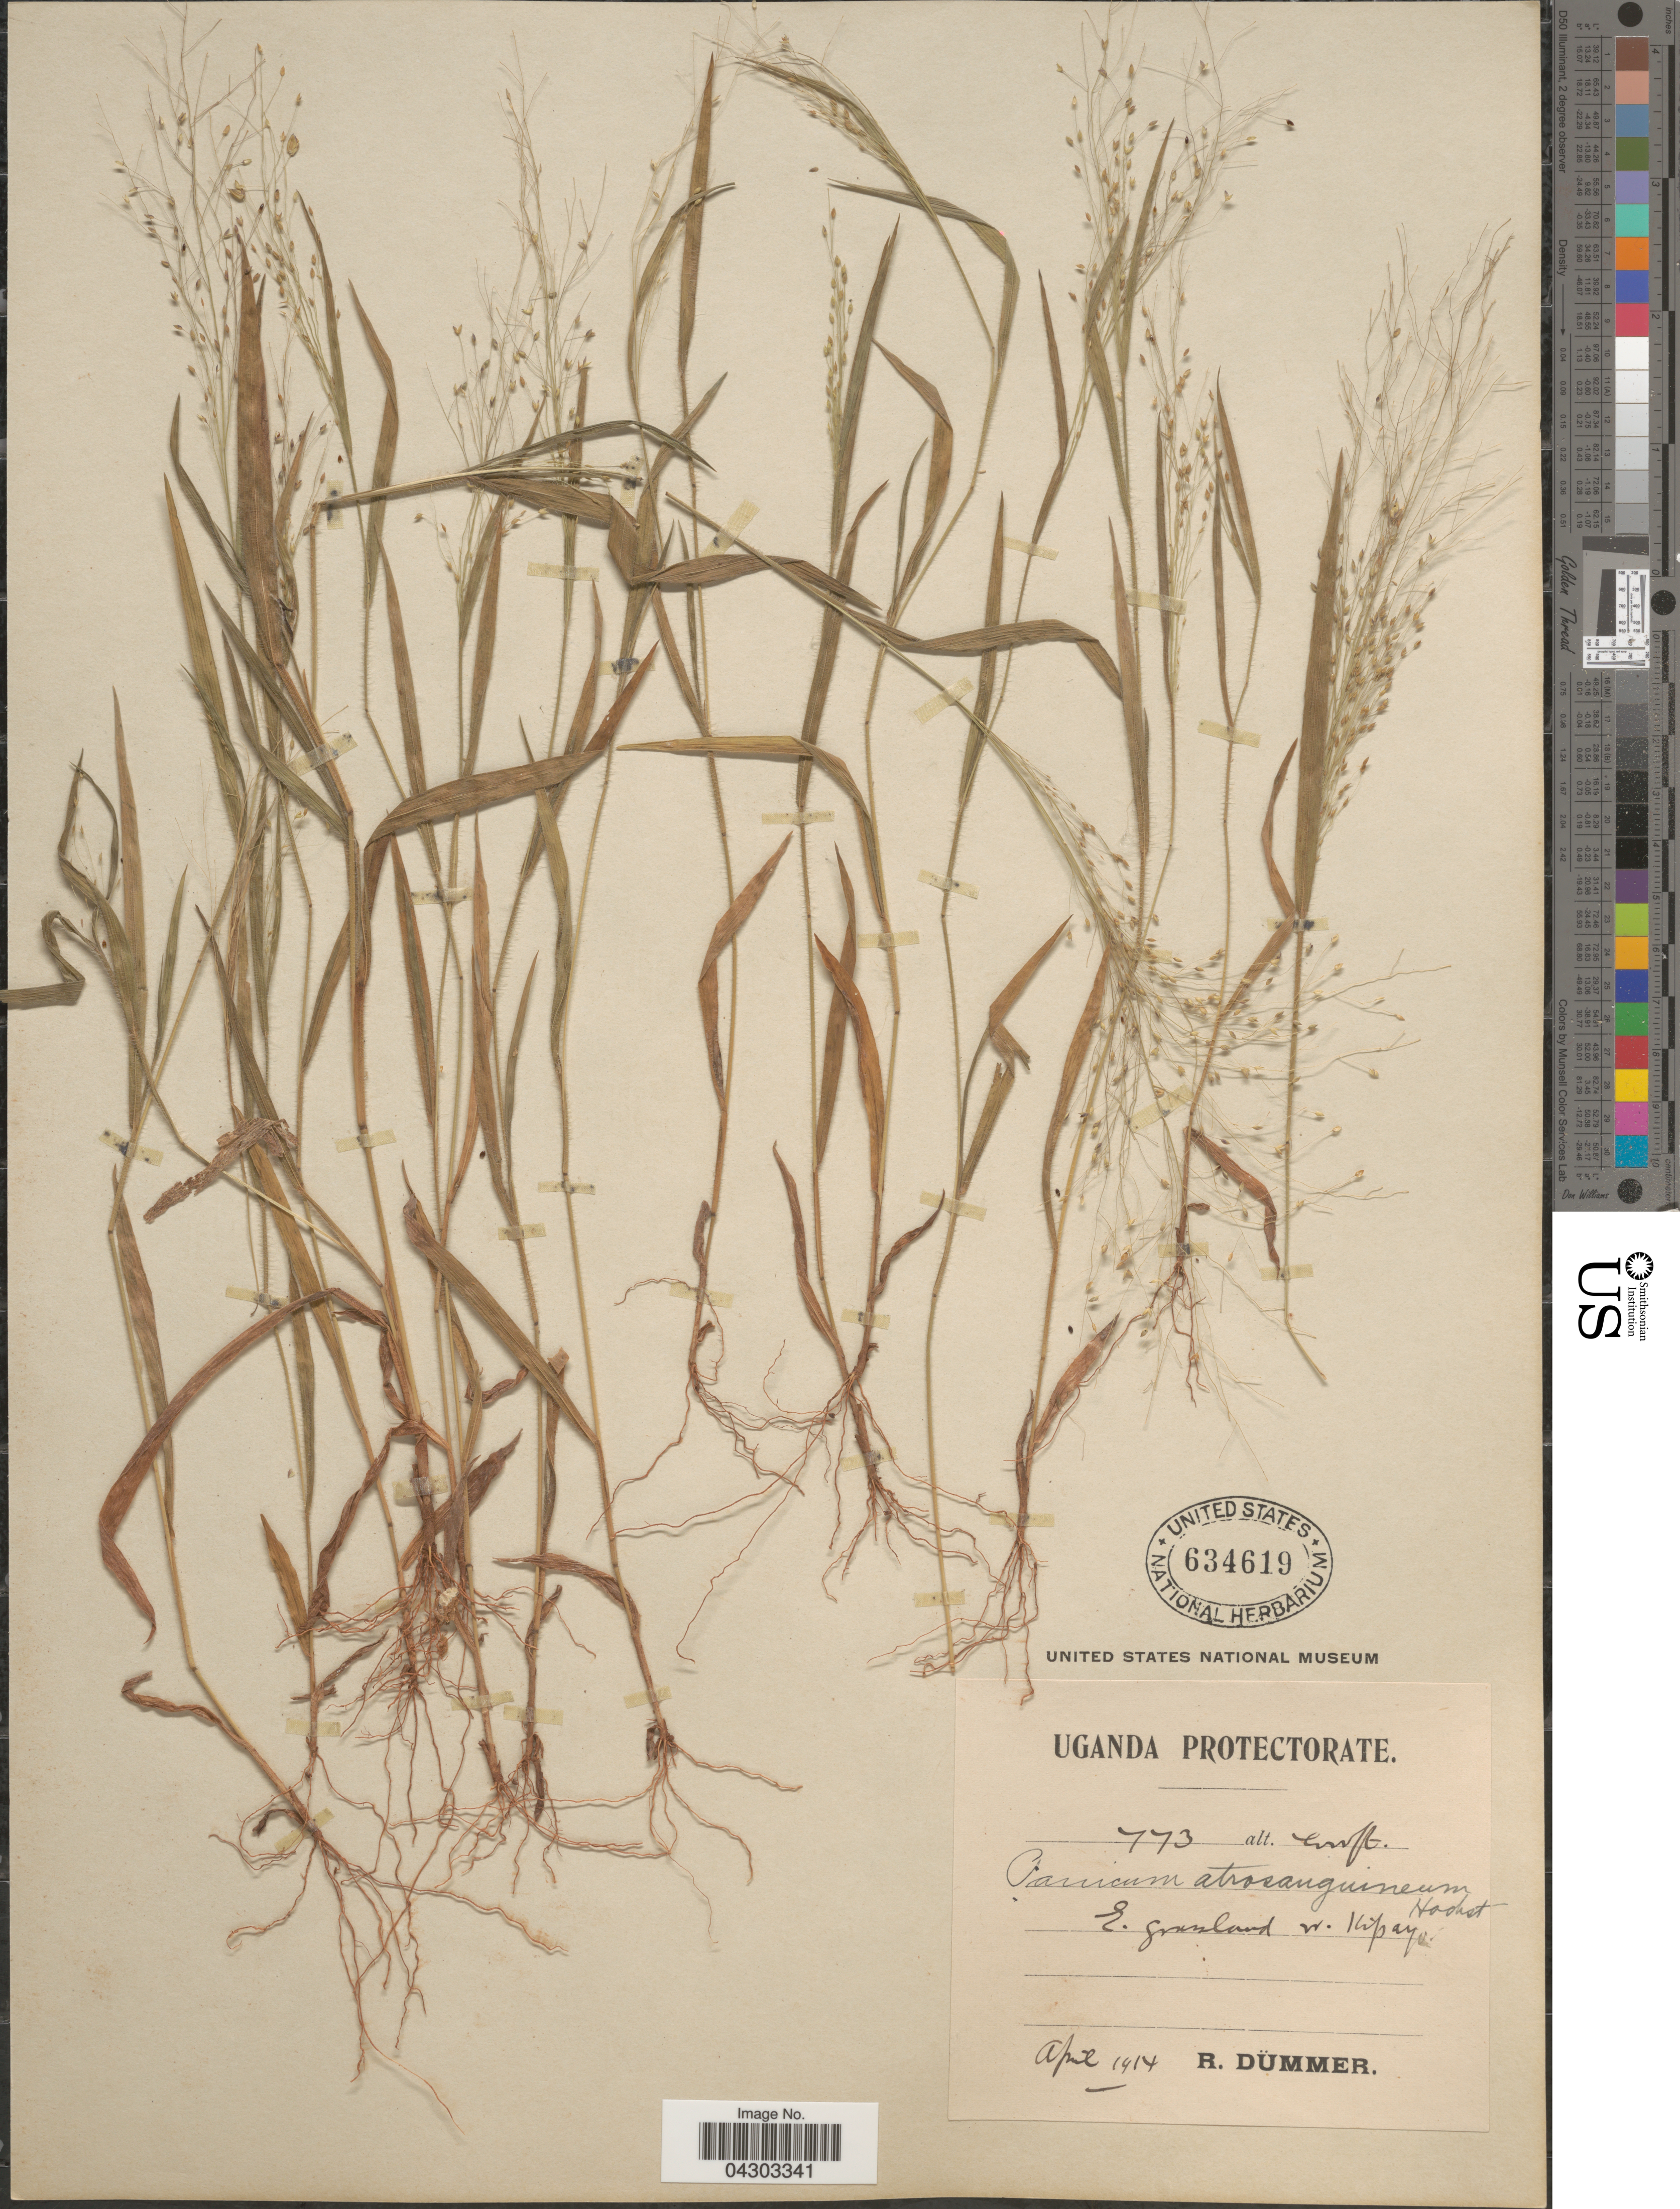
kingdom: Plantae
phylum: Tracheophyta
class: Liliopsida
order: Poales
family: Poaceae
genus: Panicum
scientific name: Panicum austroasiaticum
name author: Ohwi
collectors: R. Dümmer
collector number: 773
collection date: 1914-04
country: Uganda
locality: Uganda Protectorate. E. grassland w. Kipayo.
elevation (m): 1219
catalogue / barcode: US 634619